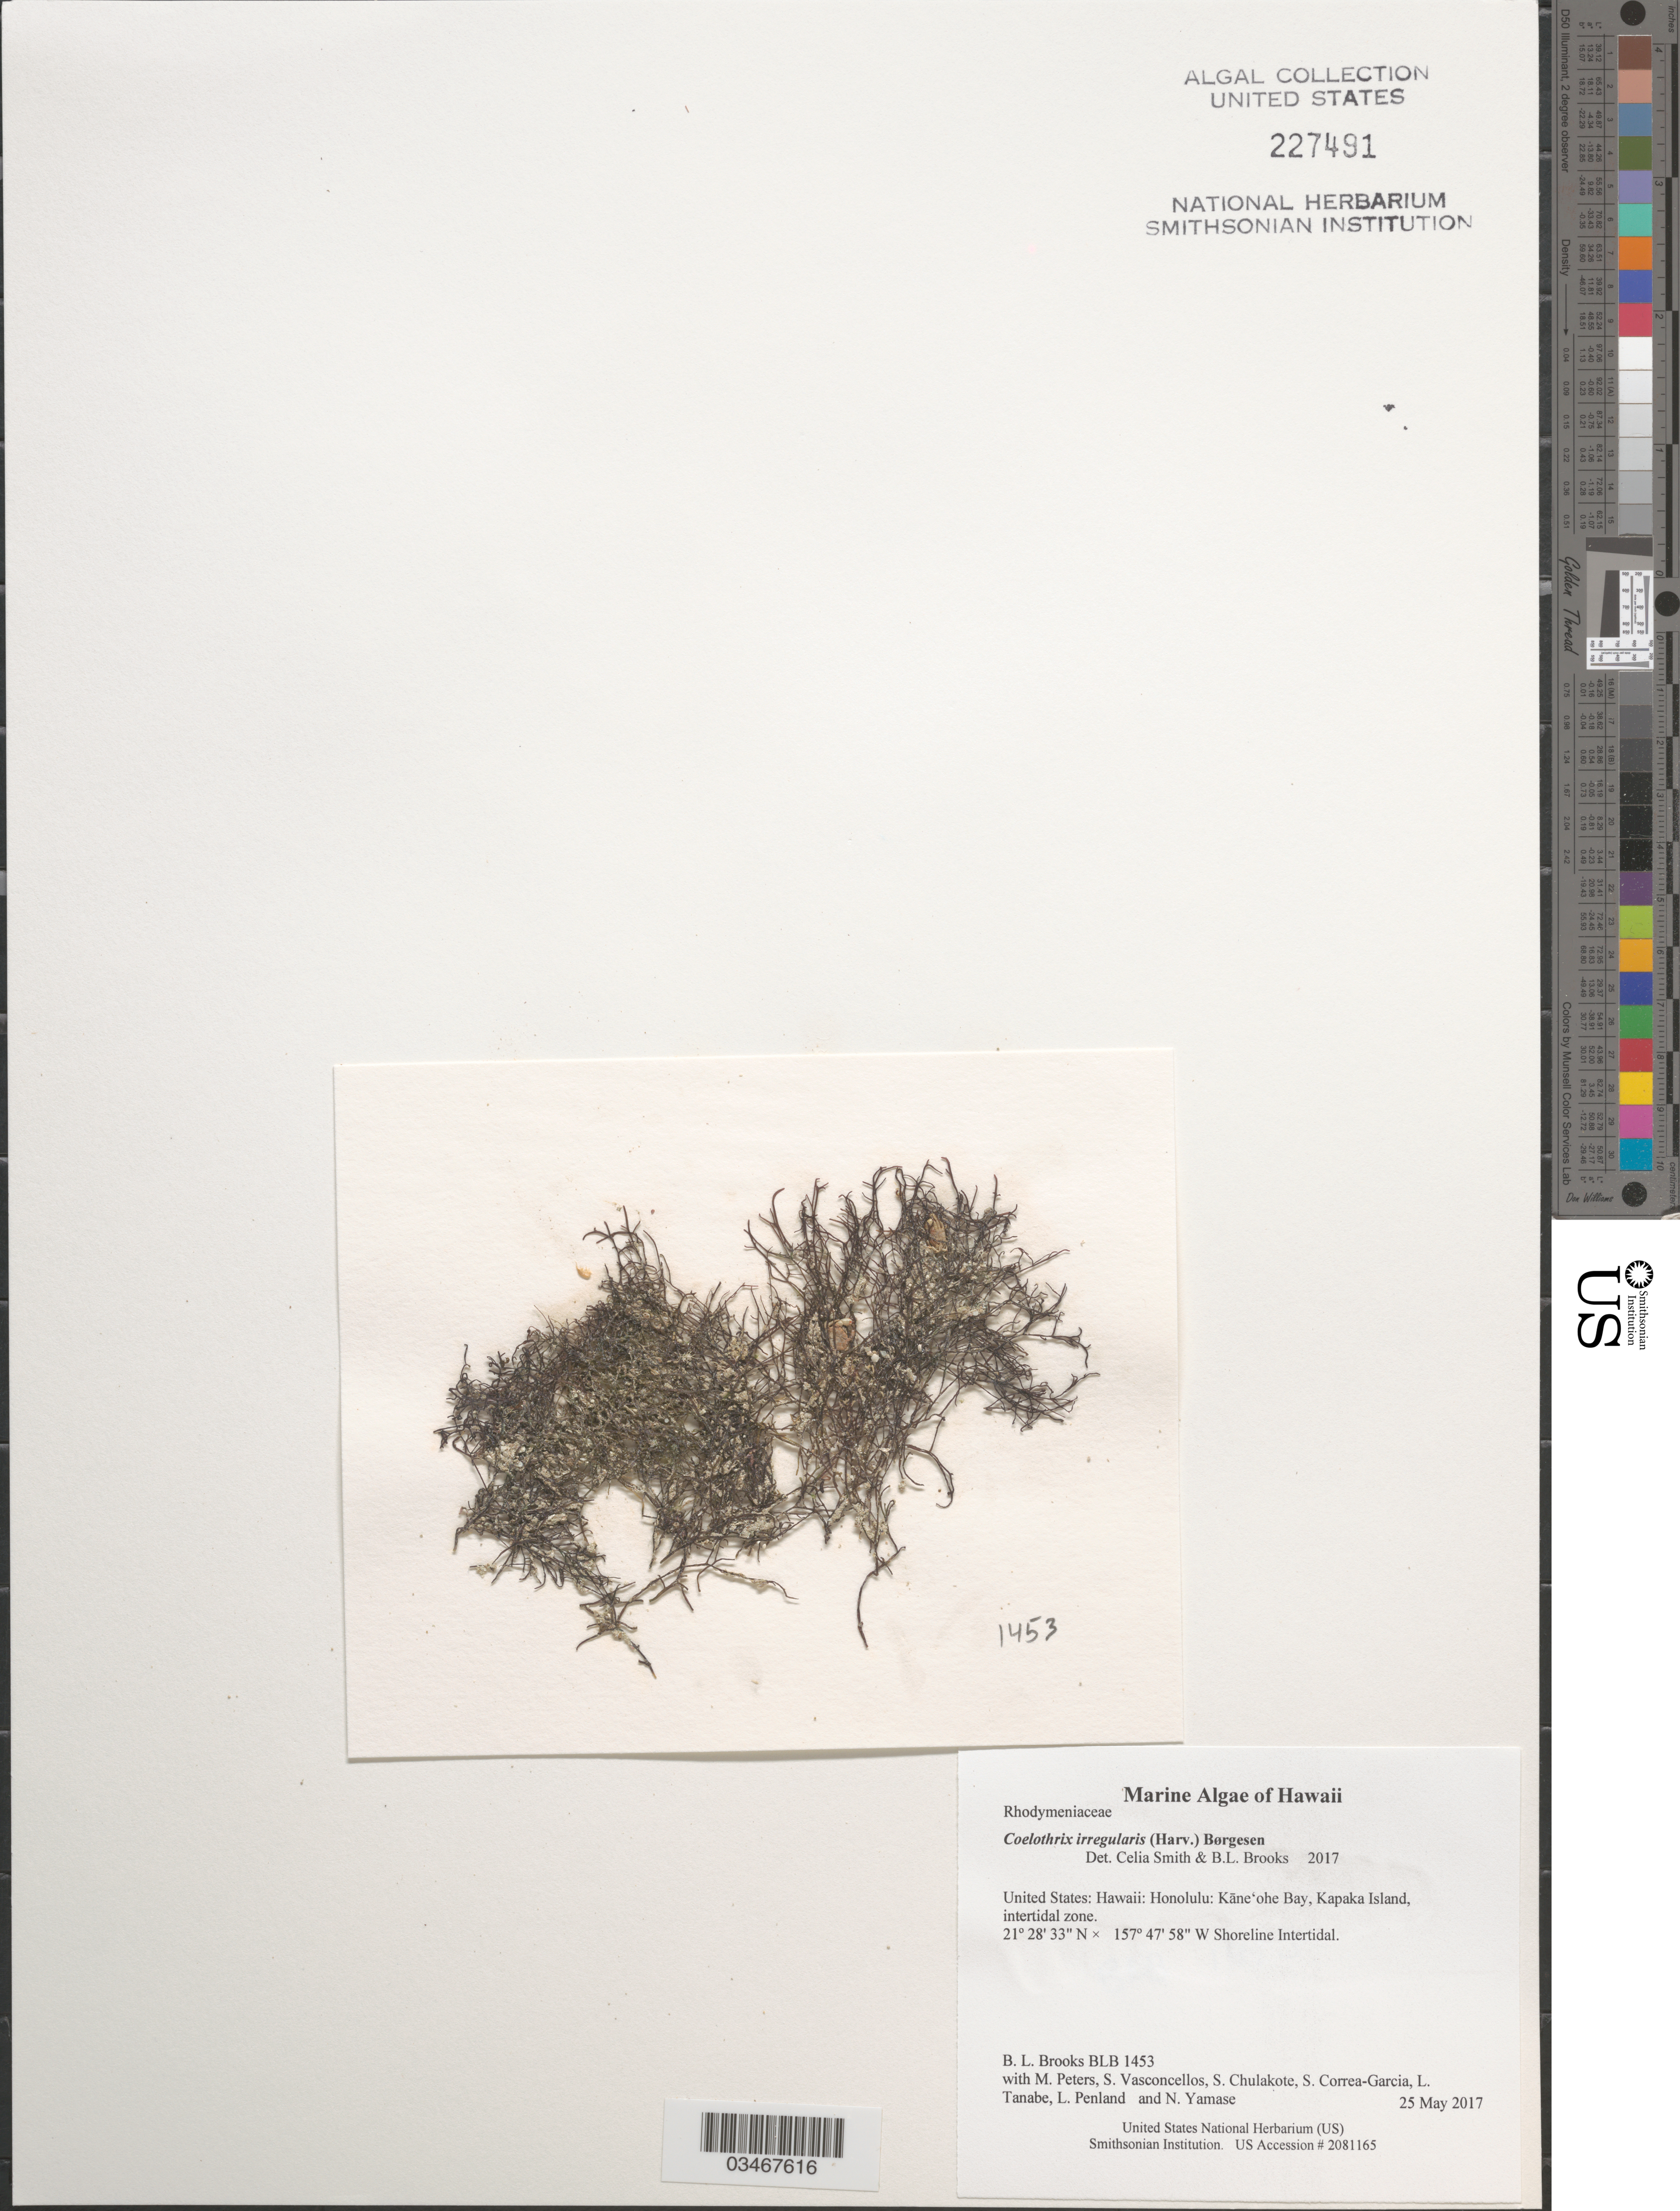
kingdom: Plantae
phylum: Rhodophyta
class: Florideophyceae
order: Rhodymeniales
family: Champiaceae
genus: Coelothrix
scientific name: Coelothrix irregularis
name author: (Harv.) Børgesen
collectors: B. Brooks, M. Peters, S. Vasconcellos, S. Chulakote & et al.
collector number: BLB 1453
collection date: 2017-05-25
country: United States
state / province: Hawaii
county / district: Honolulu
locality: Honolulu: Kāne'ohe Bay, Kapaka Island, intertidal zone.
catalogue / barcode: US 227491